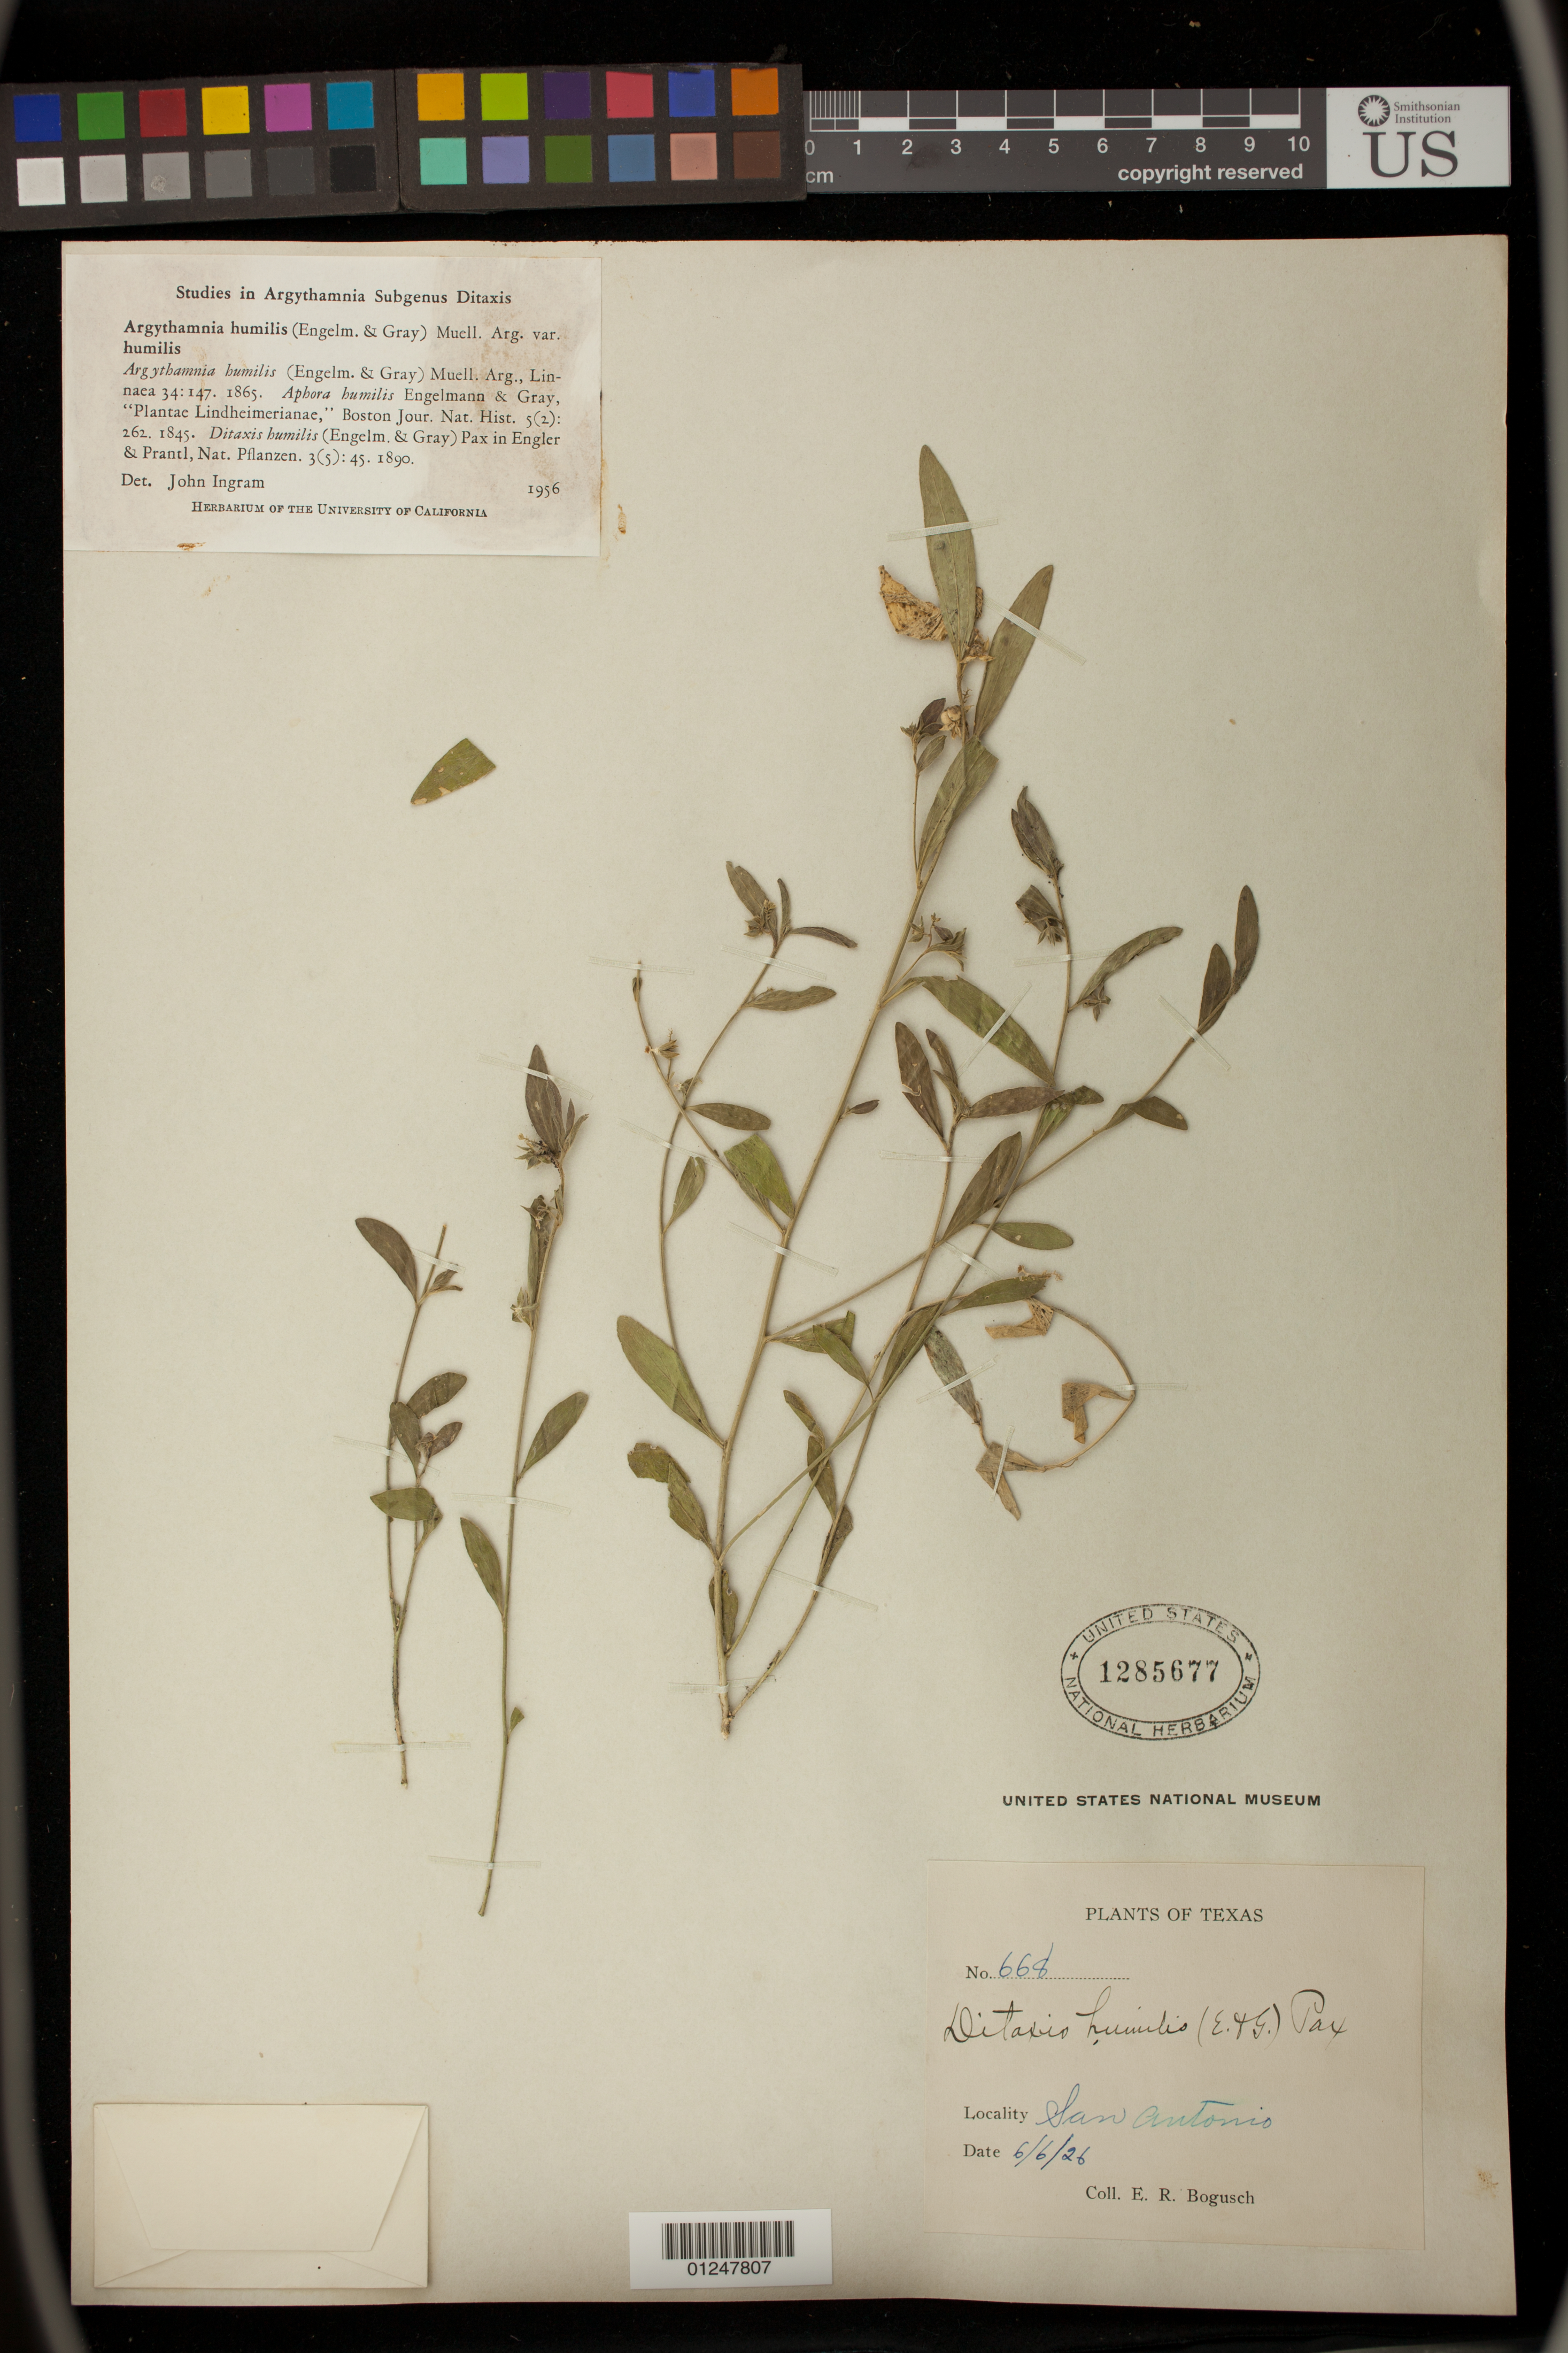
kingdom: Plantae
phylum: Tracheophyta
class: Magnoliopsida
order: Malpighiales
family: Euphorbiaceae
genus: Argythamnia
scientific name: Argythamnia humilis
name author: (Engelm. & A. Gray) Müll. Arg.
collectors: E. Bogusch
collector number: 668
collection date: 1926-06-06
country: United States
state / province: Texas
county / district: Bexar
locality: San Antonio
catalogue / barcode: US 1285677